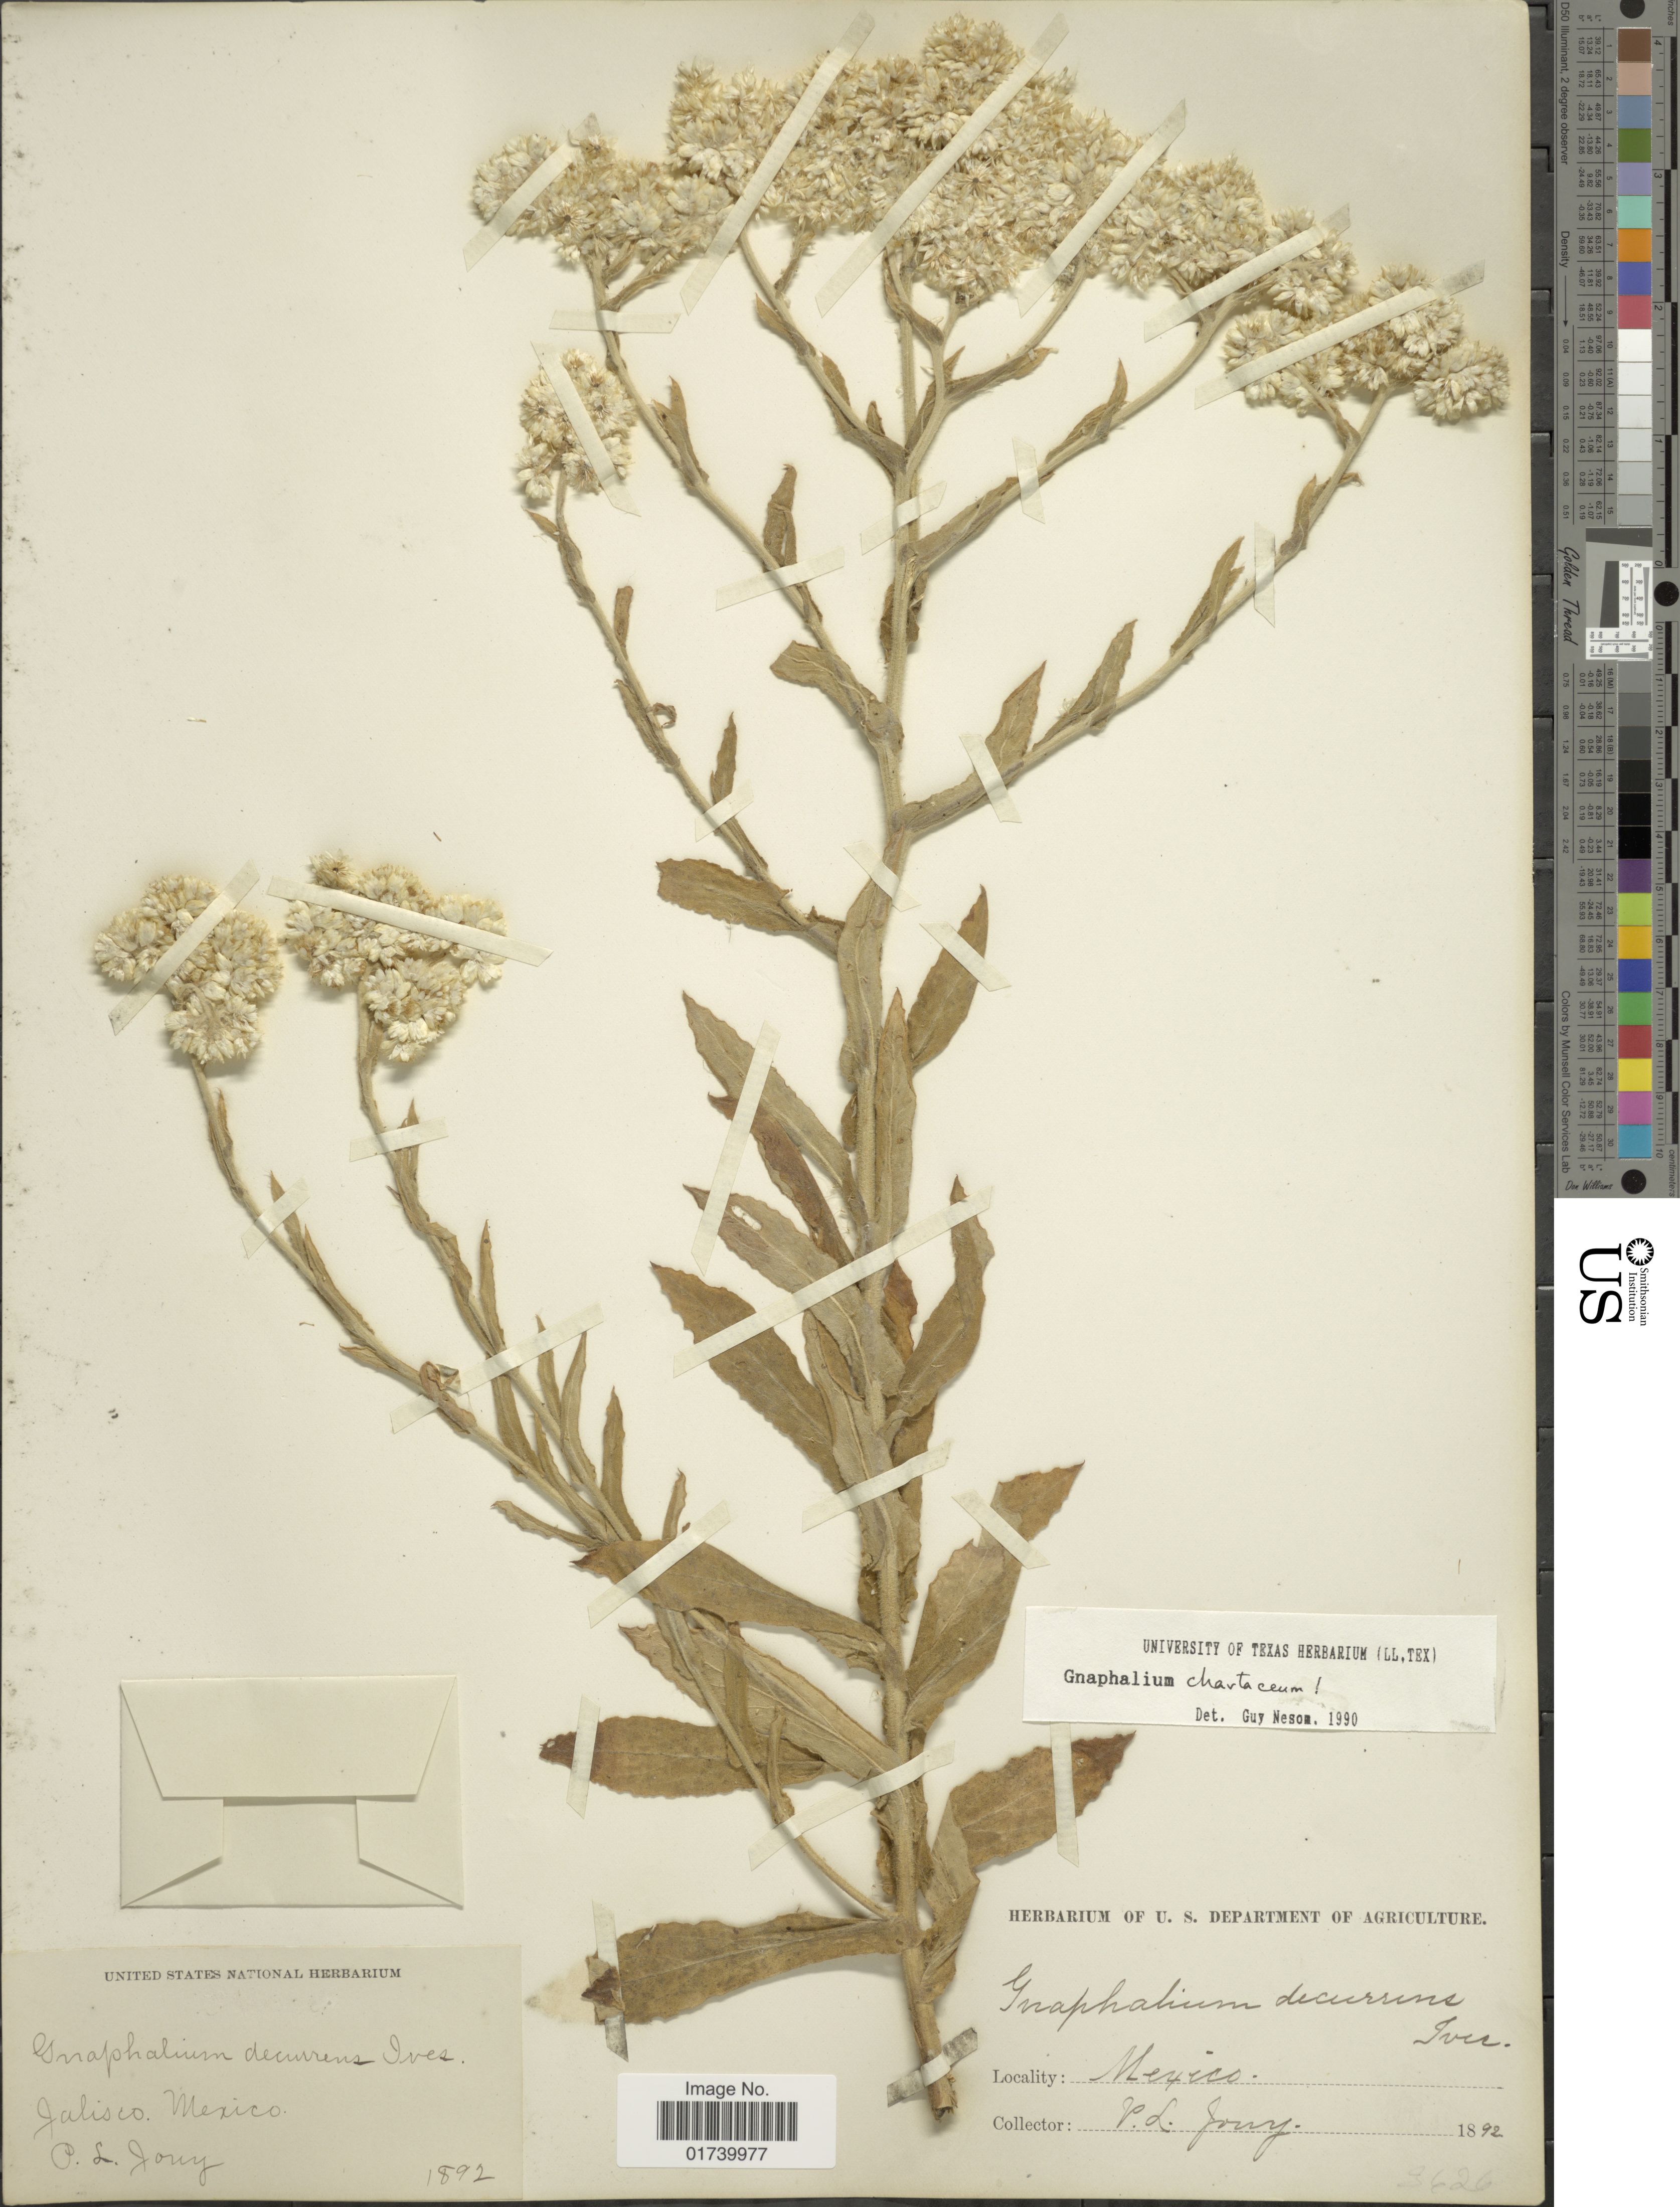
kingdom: Plantae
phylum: Tracheophyta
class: Magnoliopsida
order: Asterales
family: Asteraceae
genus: Pseudognaphalium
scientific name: Pseudognaphalium chartaceum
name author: (Greenm.) Anderb.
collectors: P. Jouy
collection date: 1892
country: Mexico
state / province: Jalisco